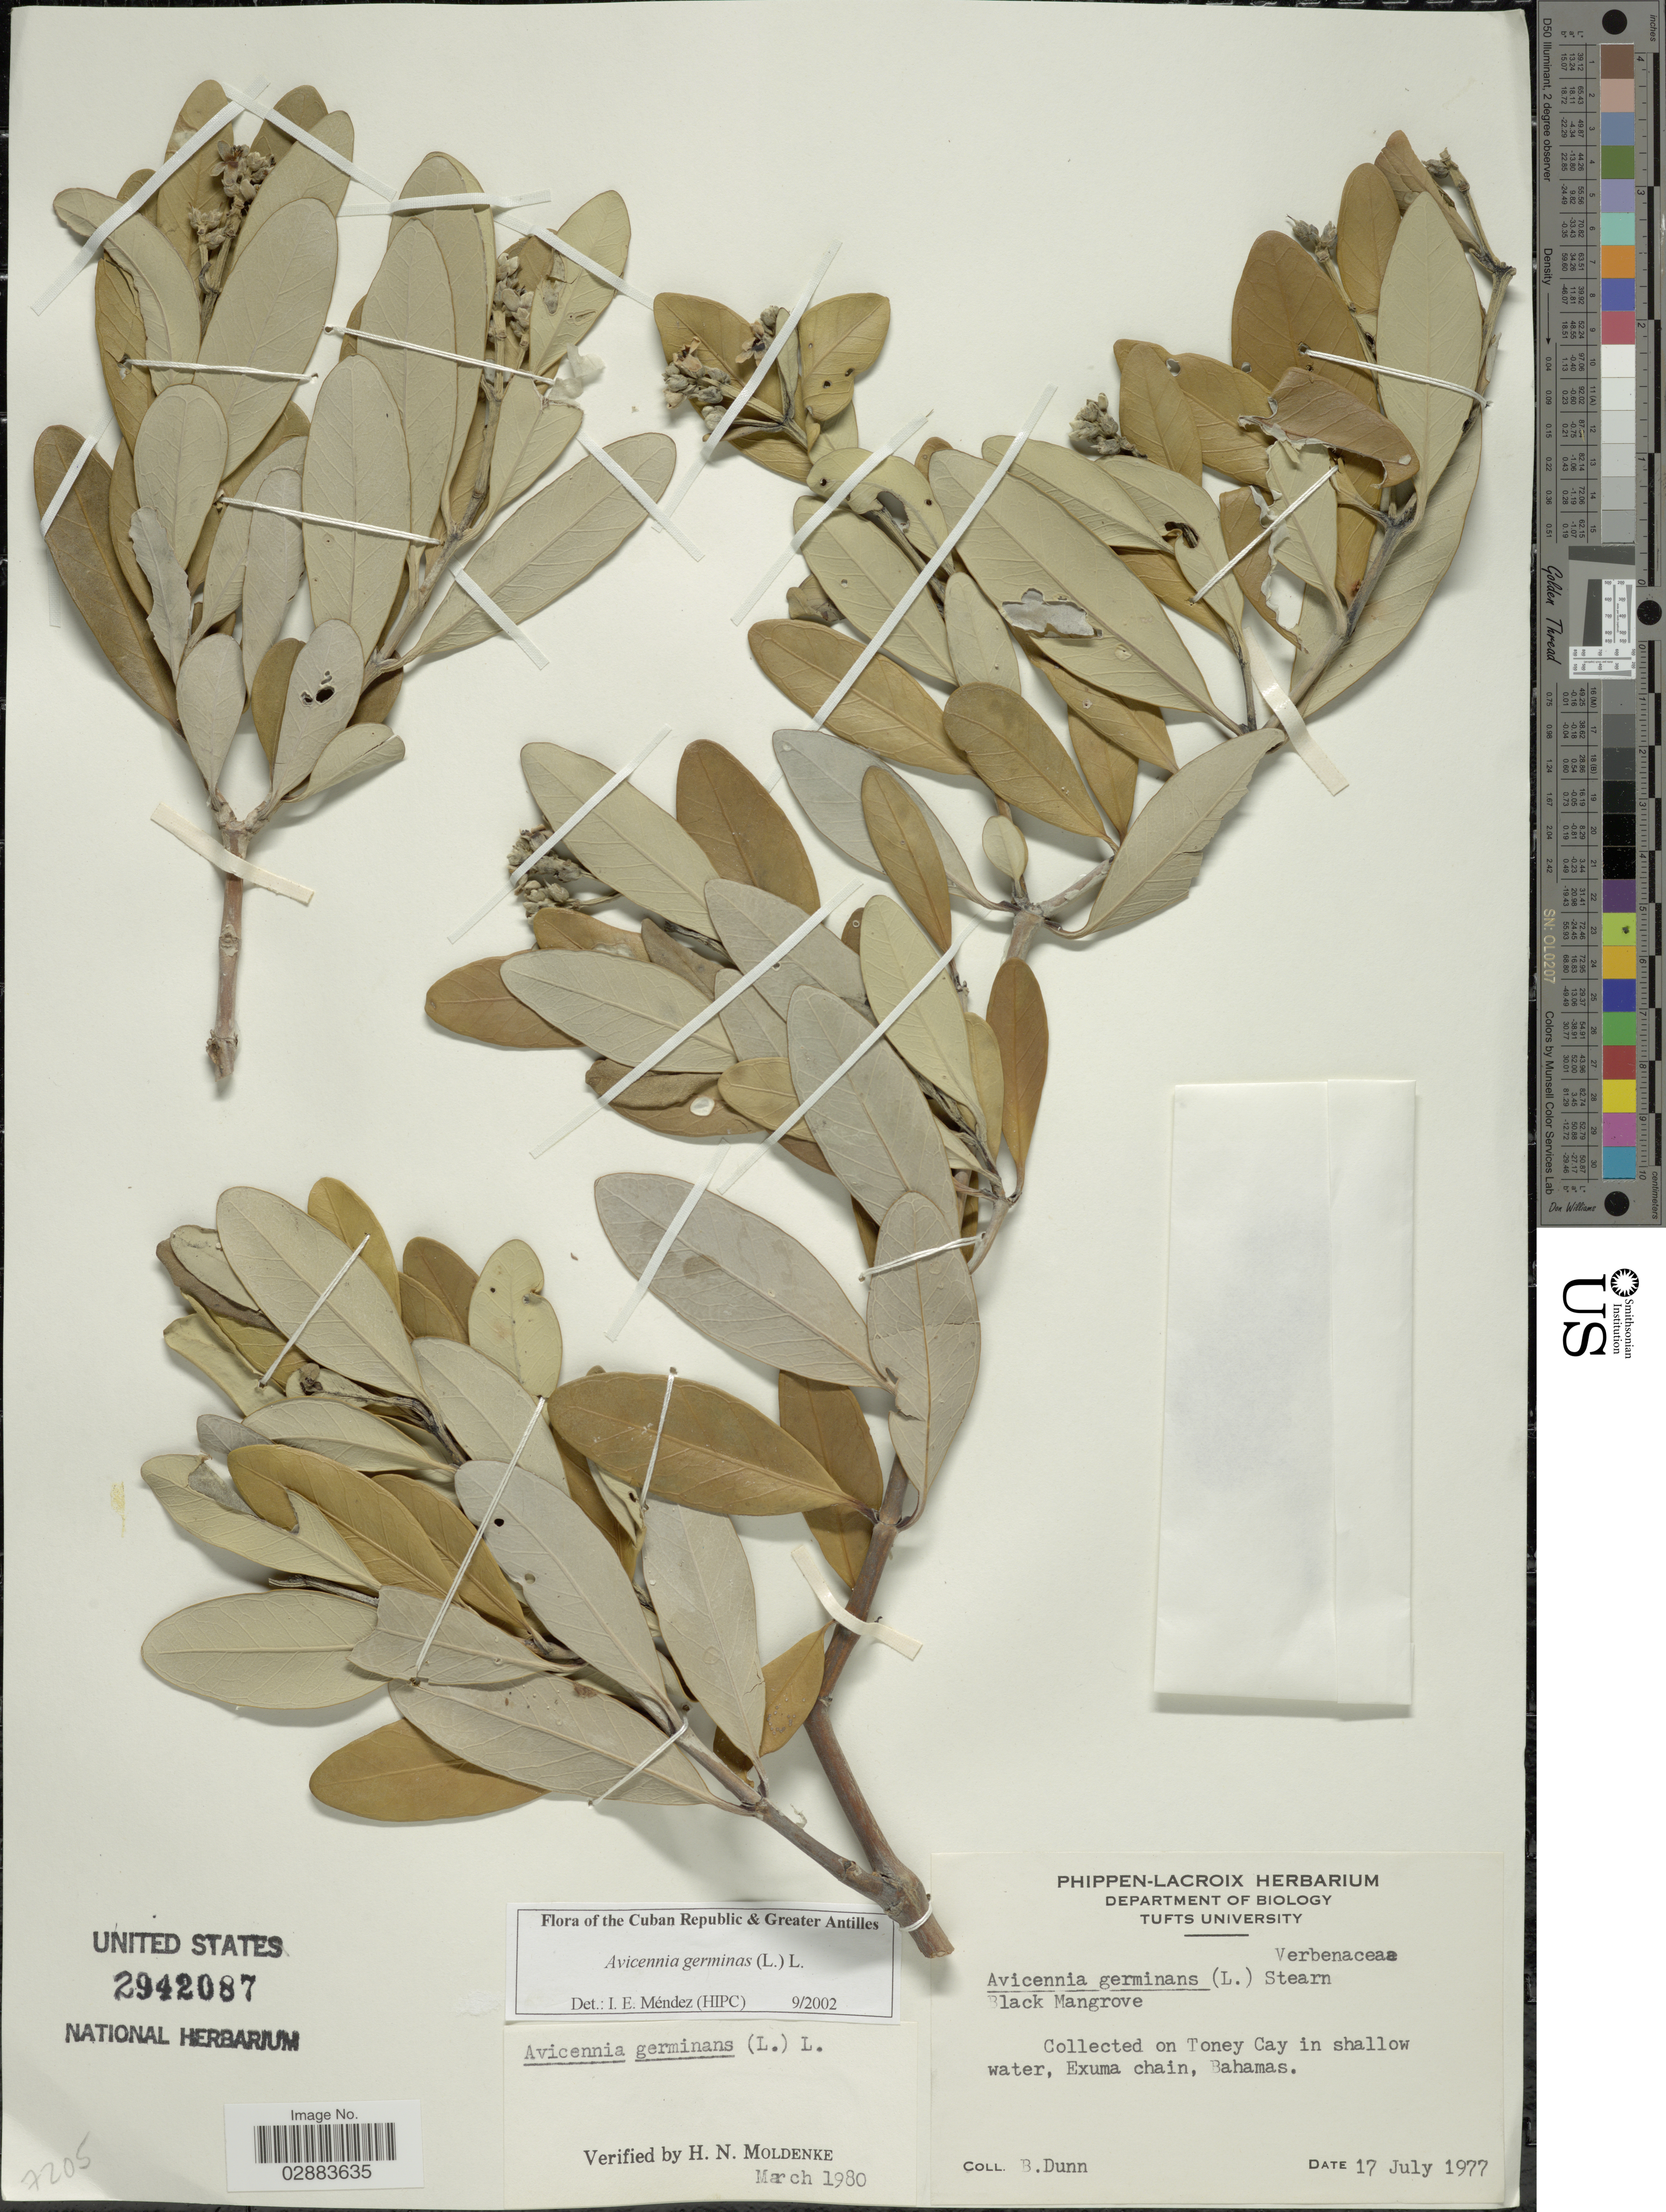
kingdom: Plantae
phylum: Tracheophyta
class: Magnoliopsida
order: Lamiales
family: Acanthaceae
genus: Avicennia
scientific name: Avicennia germinans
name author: (L.) L.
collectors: B. Dunn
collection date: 1977-07-17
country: Bahamas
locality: Toney Cay in shallow water, Exuma chain.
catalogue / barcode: US 2942087